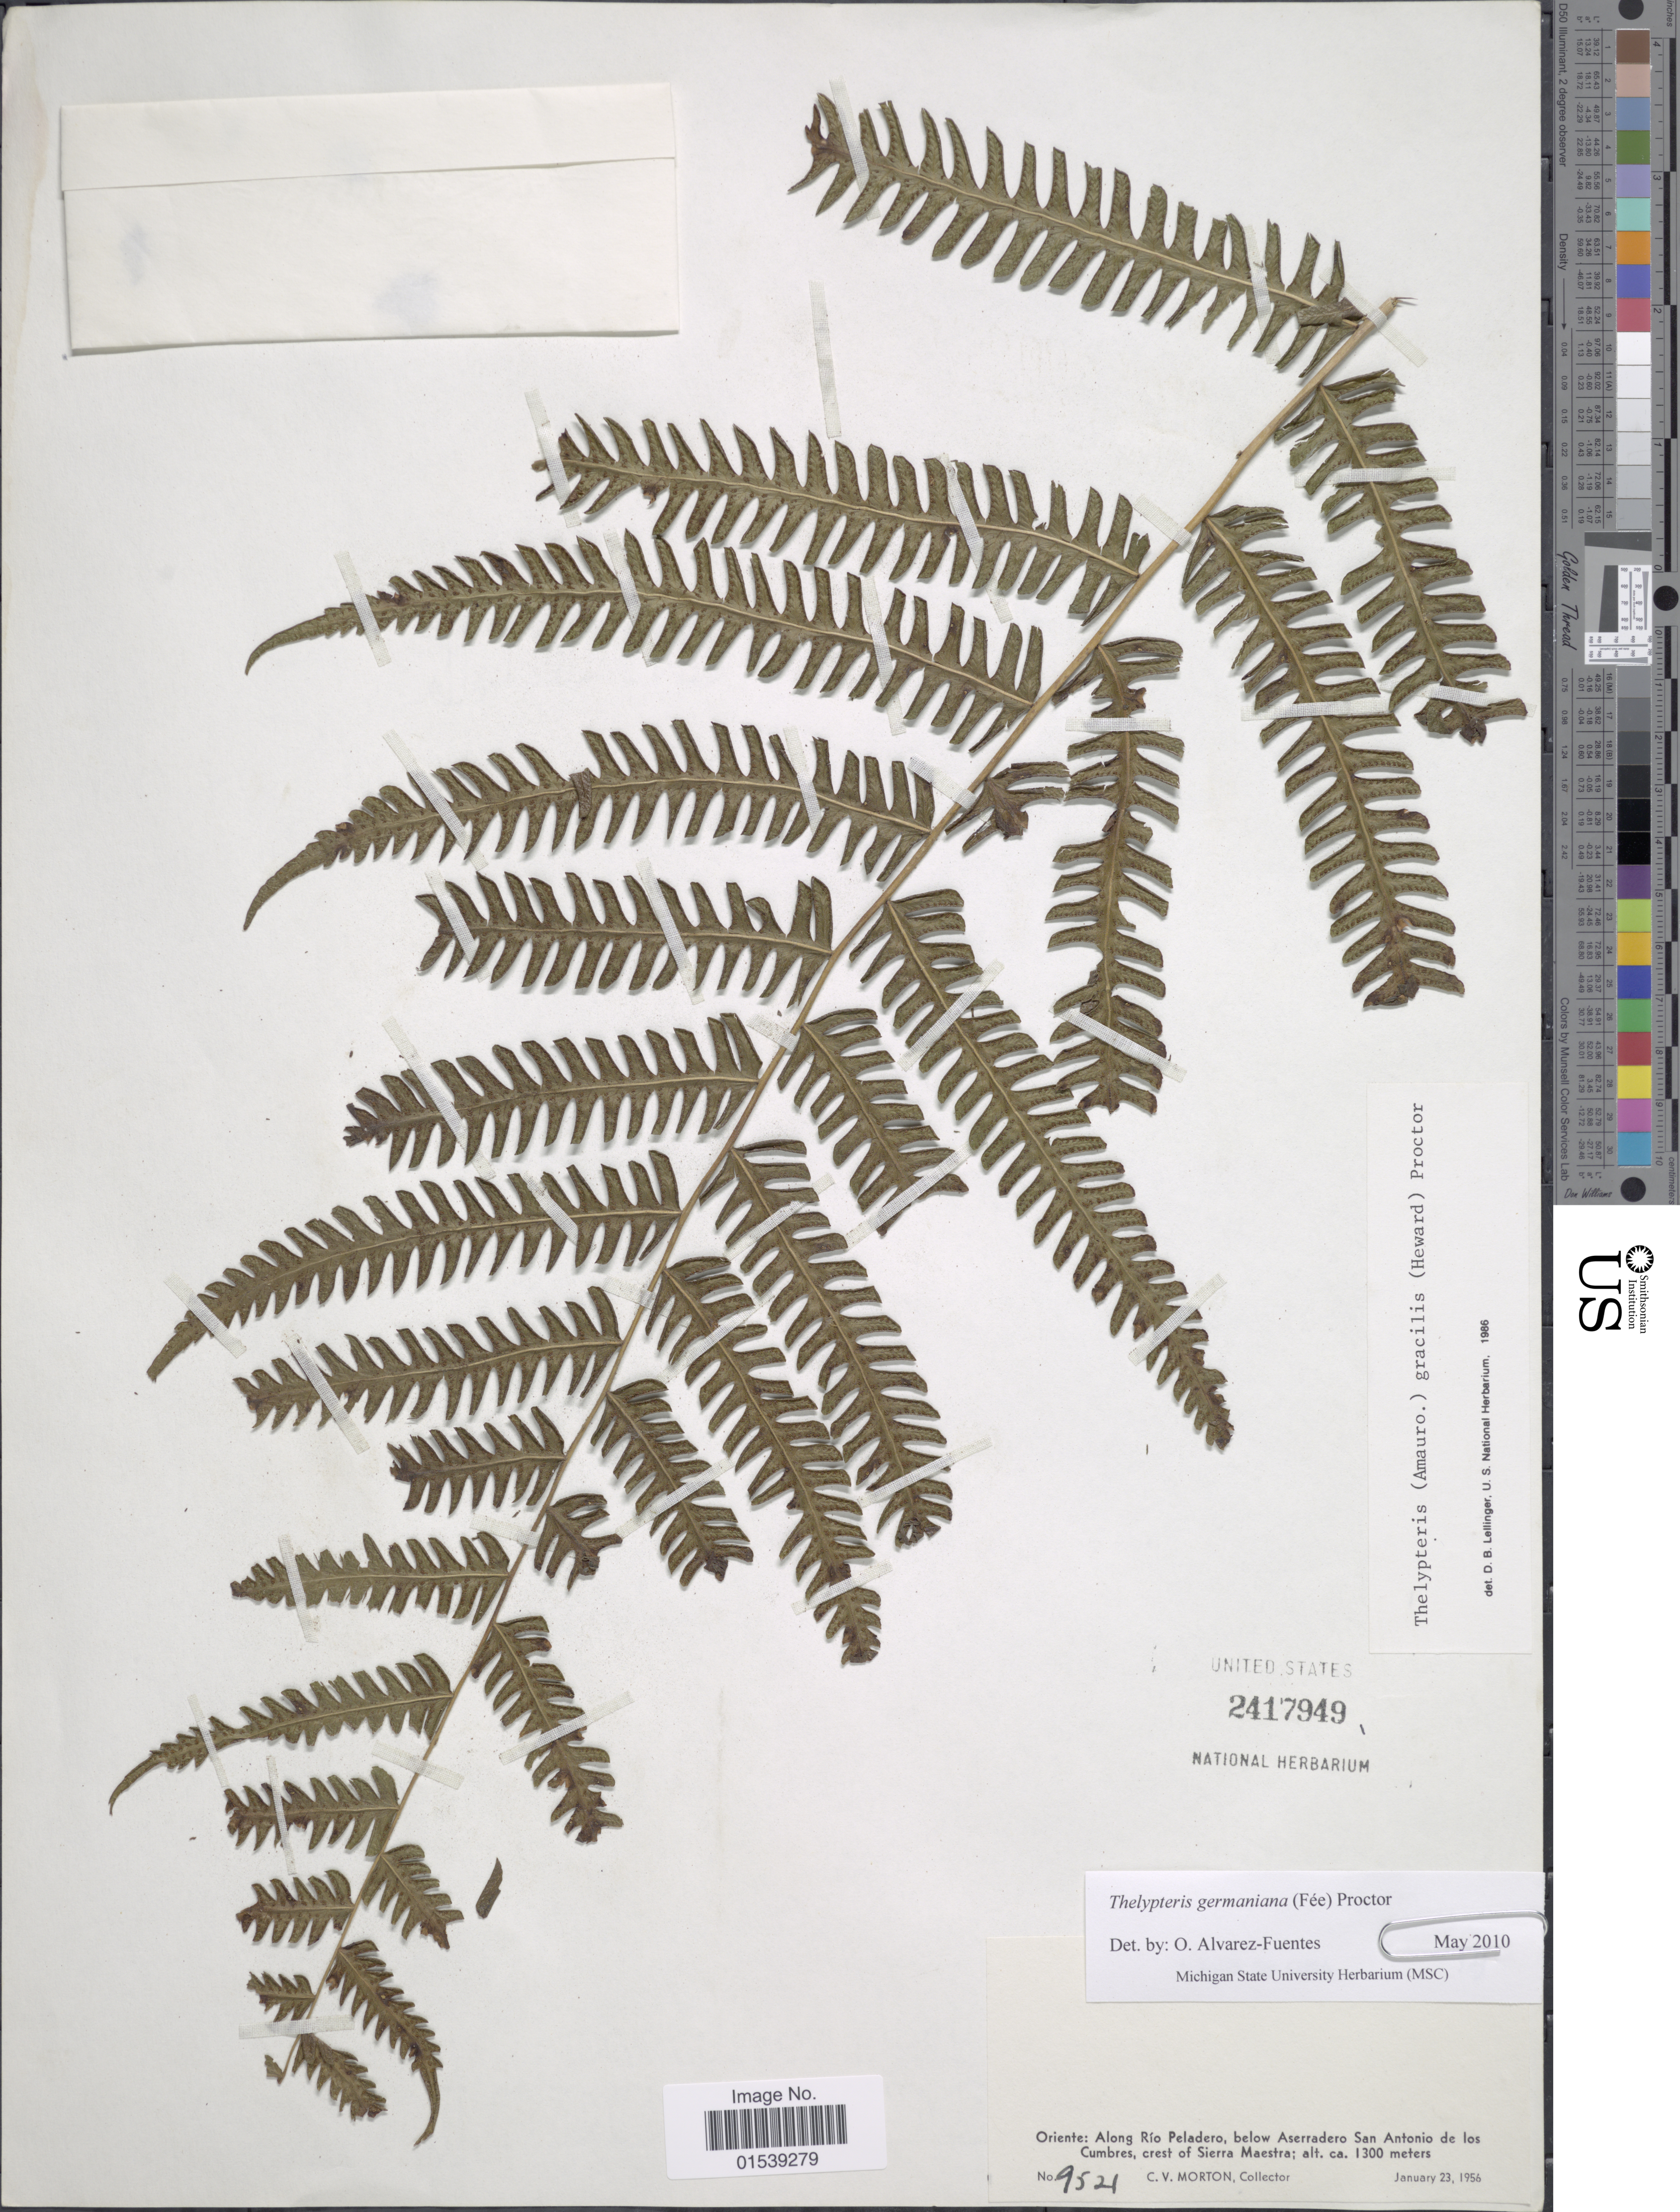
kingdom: Plantae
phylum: Tracheophyta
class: Polypodiopsida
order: Polypodiales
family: Thelypteridaceae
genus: Amauropelta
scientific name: Amauropelta germaniana (Fée) comb. nov., ined. 2015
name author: (Fée)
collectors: C. V. Morton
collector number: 9521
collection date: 1956-01-23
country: Cuba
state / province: Oriente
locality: Oriente: Along Rio Peladero, below Asseradero San Antonio de los Cumbres, crest of Sierra Maestra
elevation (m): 1300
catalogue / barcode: US 2417949